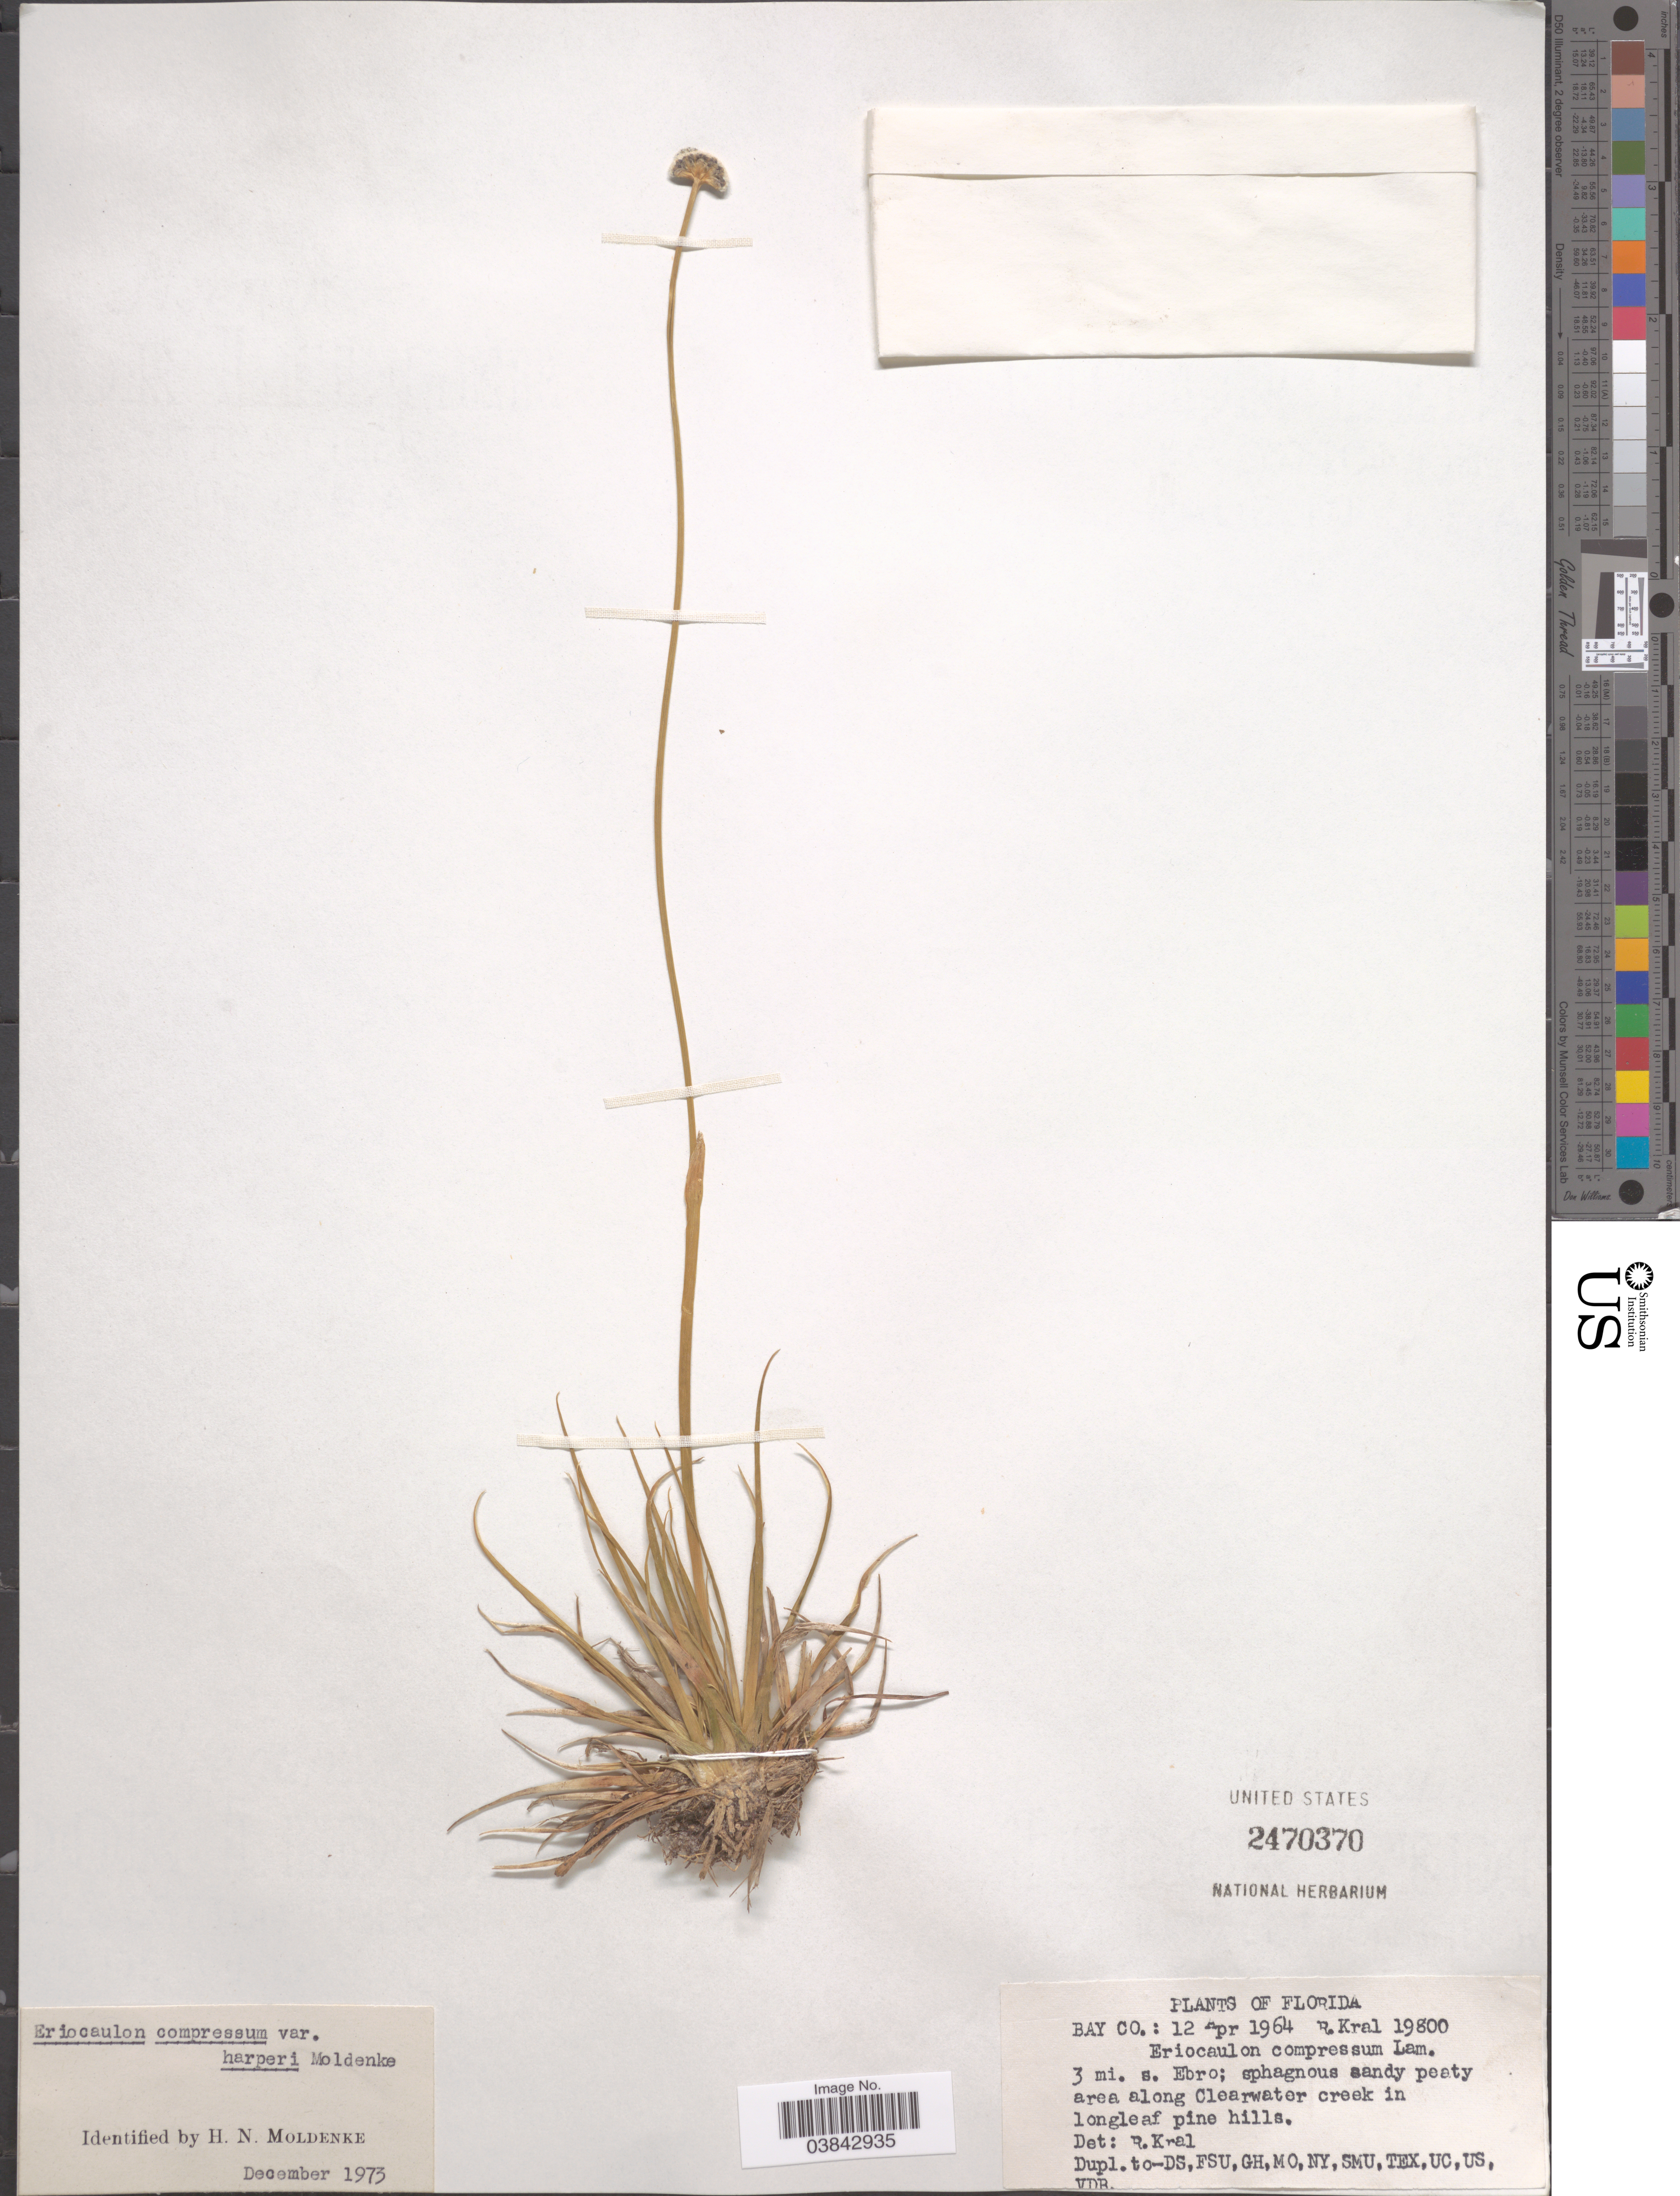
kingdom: Plantae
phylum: Tracheophyta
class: Liliopsida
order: Poales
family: Eriocaulaceae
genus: Eriocaulon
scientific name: Eriocaulon compressum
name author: Lam.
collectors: R. Kral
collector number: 19800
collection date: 1964-04-12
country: United States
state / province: Florida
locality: Bay Co. 3 mi. s. Ebro; Along Clearwater creek.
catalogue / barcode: US 2470370